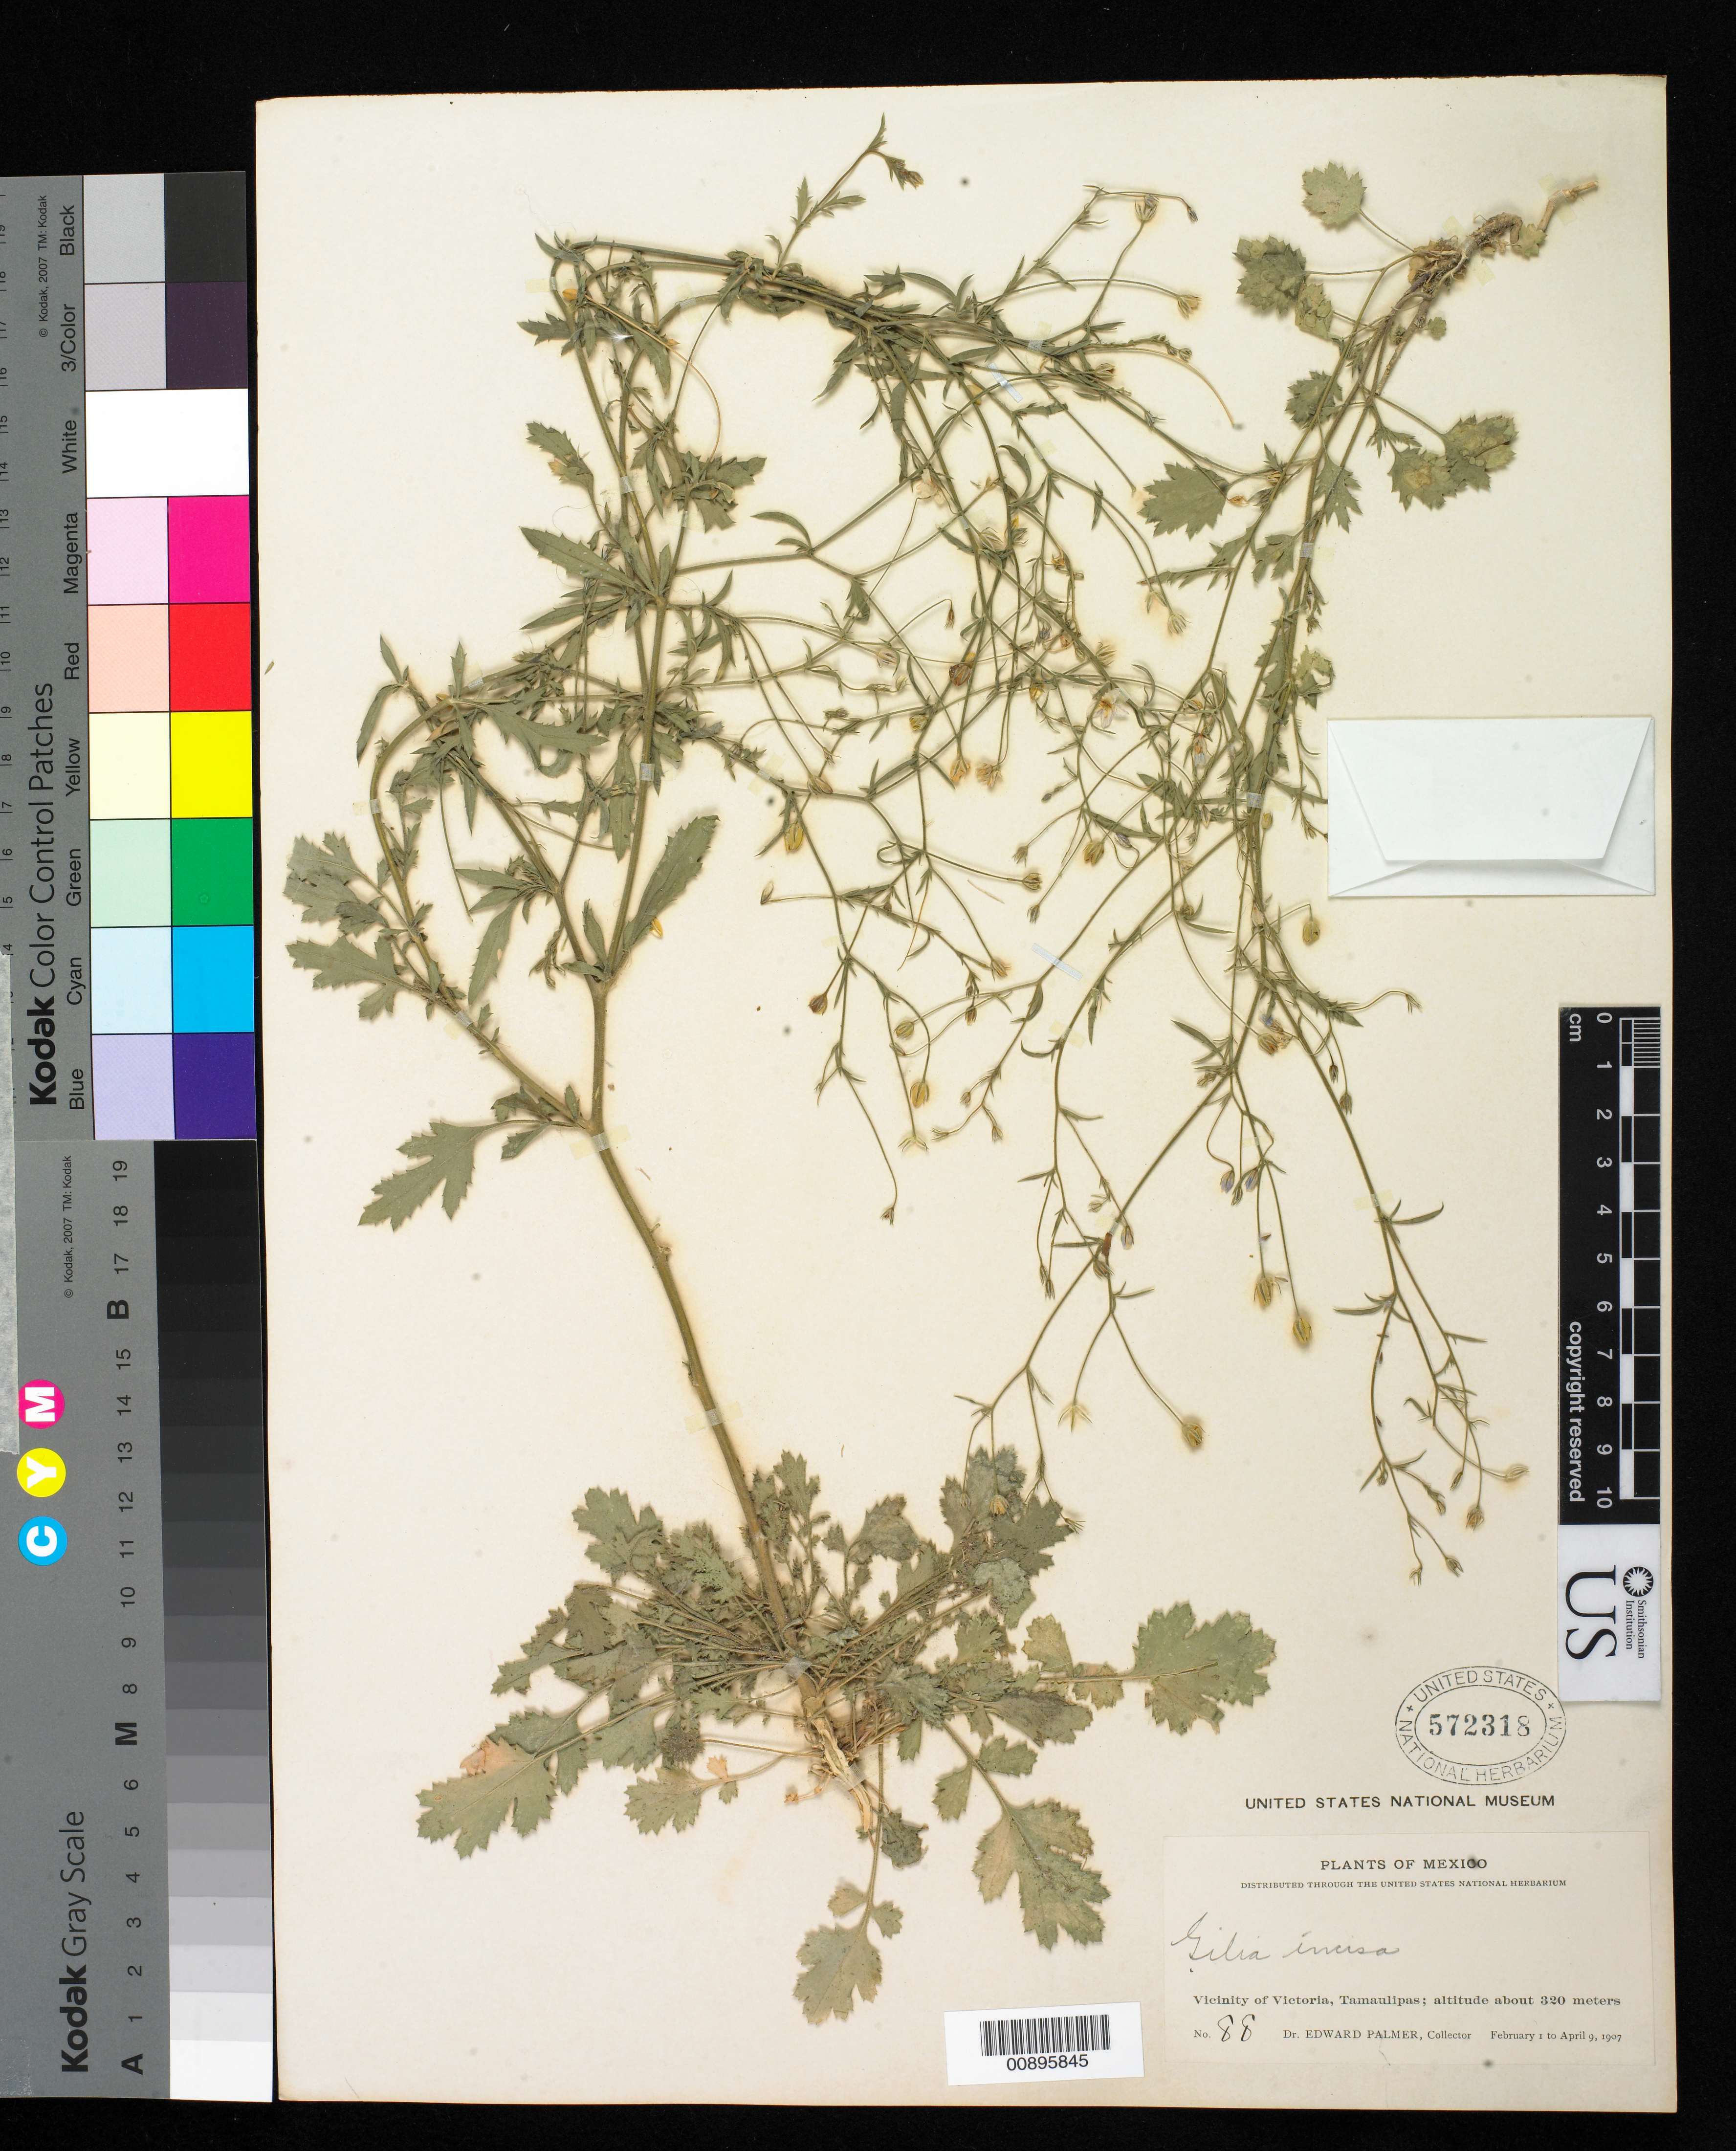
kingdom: Plantae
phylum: Tracheophyta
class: Magnoliopsida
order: Ericales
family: Polemoniaceae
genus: Giliastrum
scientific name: Giliastrum incisum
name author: (Benth.) J.M. Porter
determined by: Strong, Mark T., (BOT), Smithsonian Institution - National Museum of Natural History (UNITED STATES)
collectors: E. Palmer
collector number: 88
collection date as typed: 01 Feb 1907 to 09 Apr 1907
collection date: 1907-02-01/1907-04-09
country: Mexico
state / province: Tamaulipas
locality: Vicinity of Victoria.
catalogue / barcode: US 572318